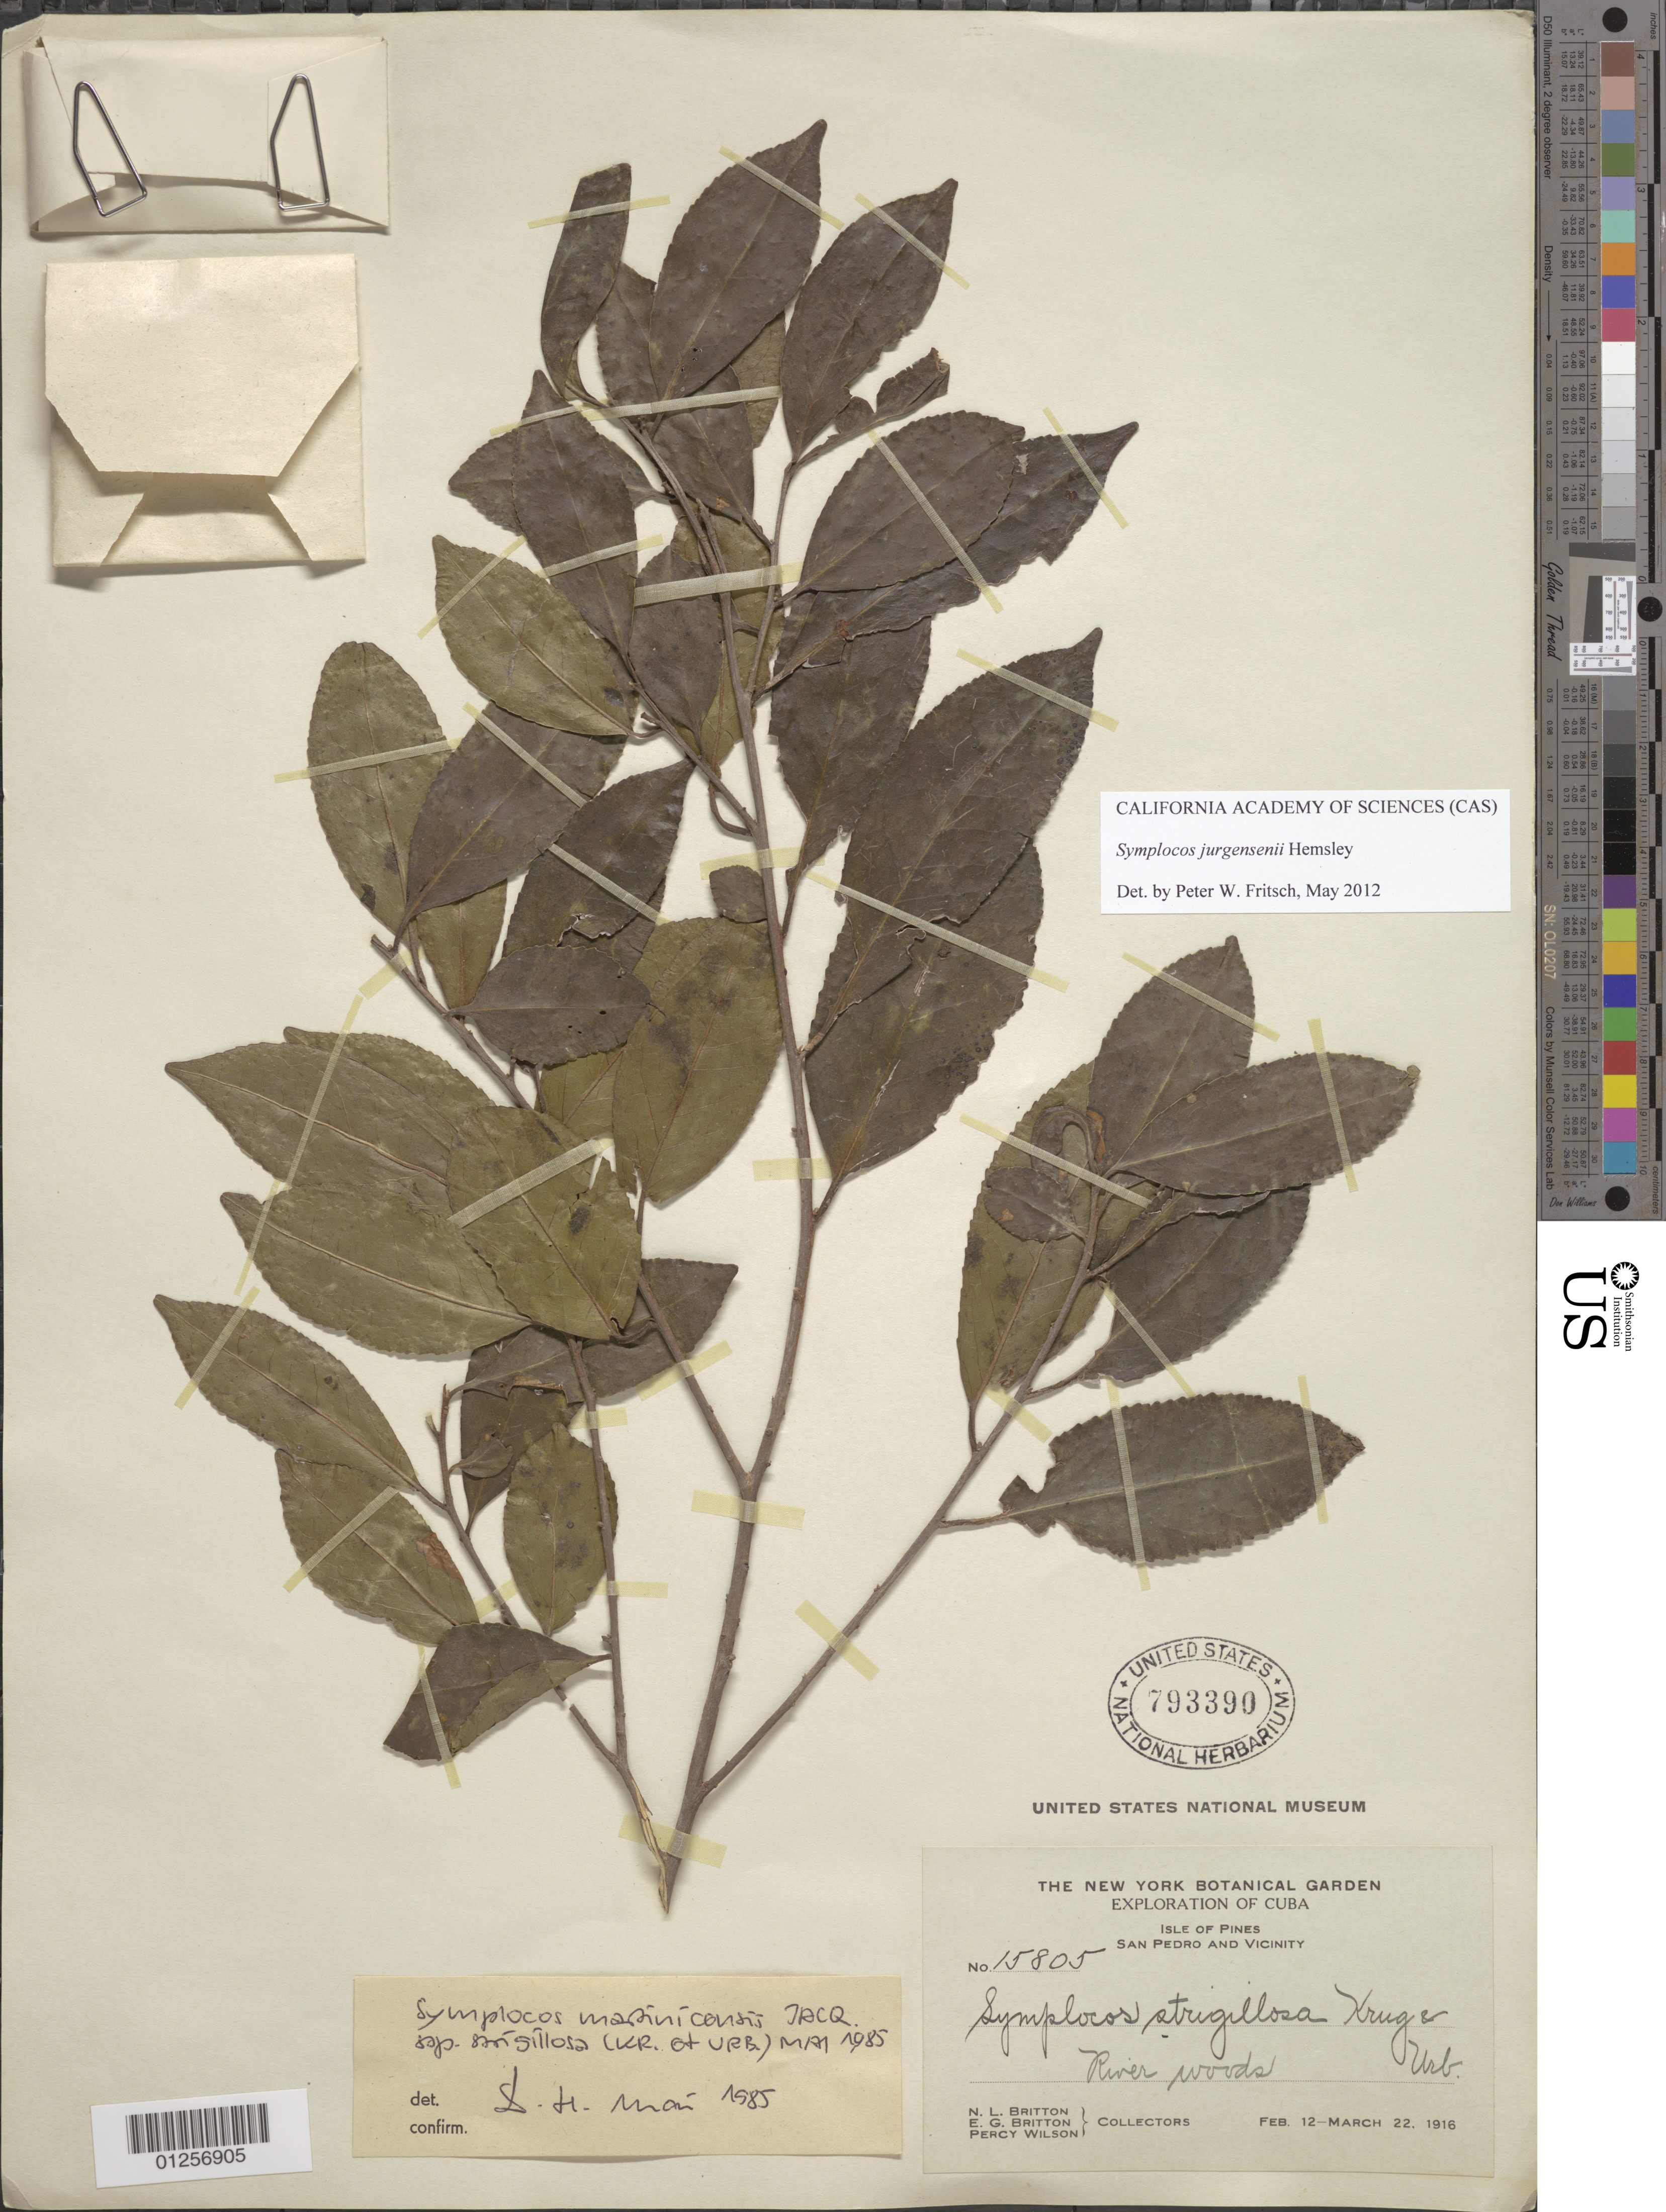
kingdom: Plantae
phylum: Tracheophyta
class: Magnoliopsida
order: Ericales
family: Symplocaceae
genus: Symplocos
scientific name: Symplocos jurgensenii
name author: Hemsl.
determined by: Fritsch, Peter W.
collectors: N. Britton, E. G. Britton & P. Wilson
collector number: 15805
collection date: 1916-02-12/1916-03-22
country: Cuba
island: Isla de la Juventud (Isle of Pines)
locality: San Pedro and vicinity.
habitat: River woods.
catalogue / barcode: US 793390